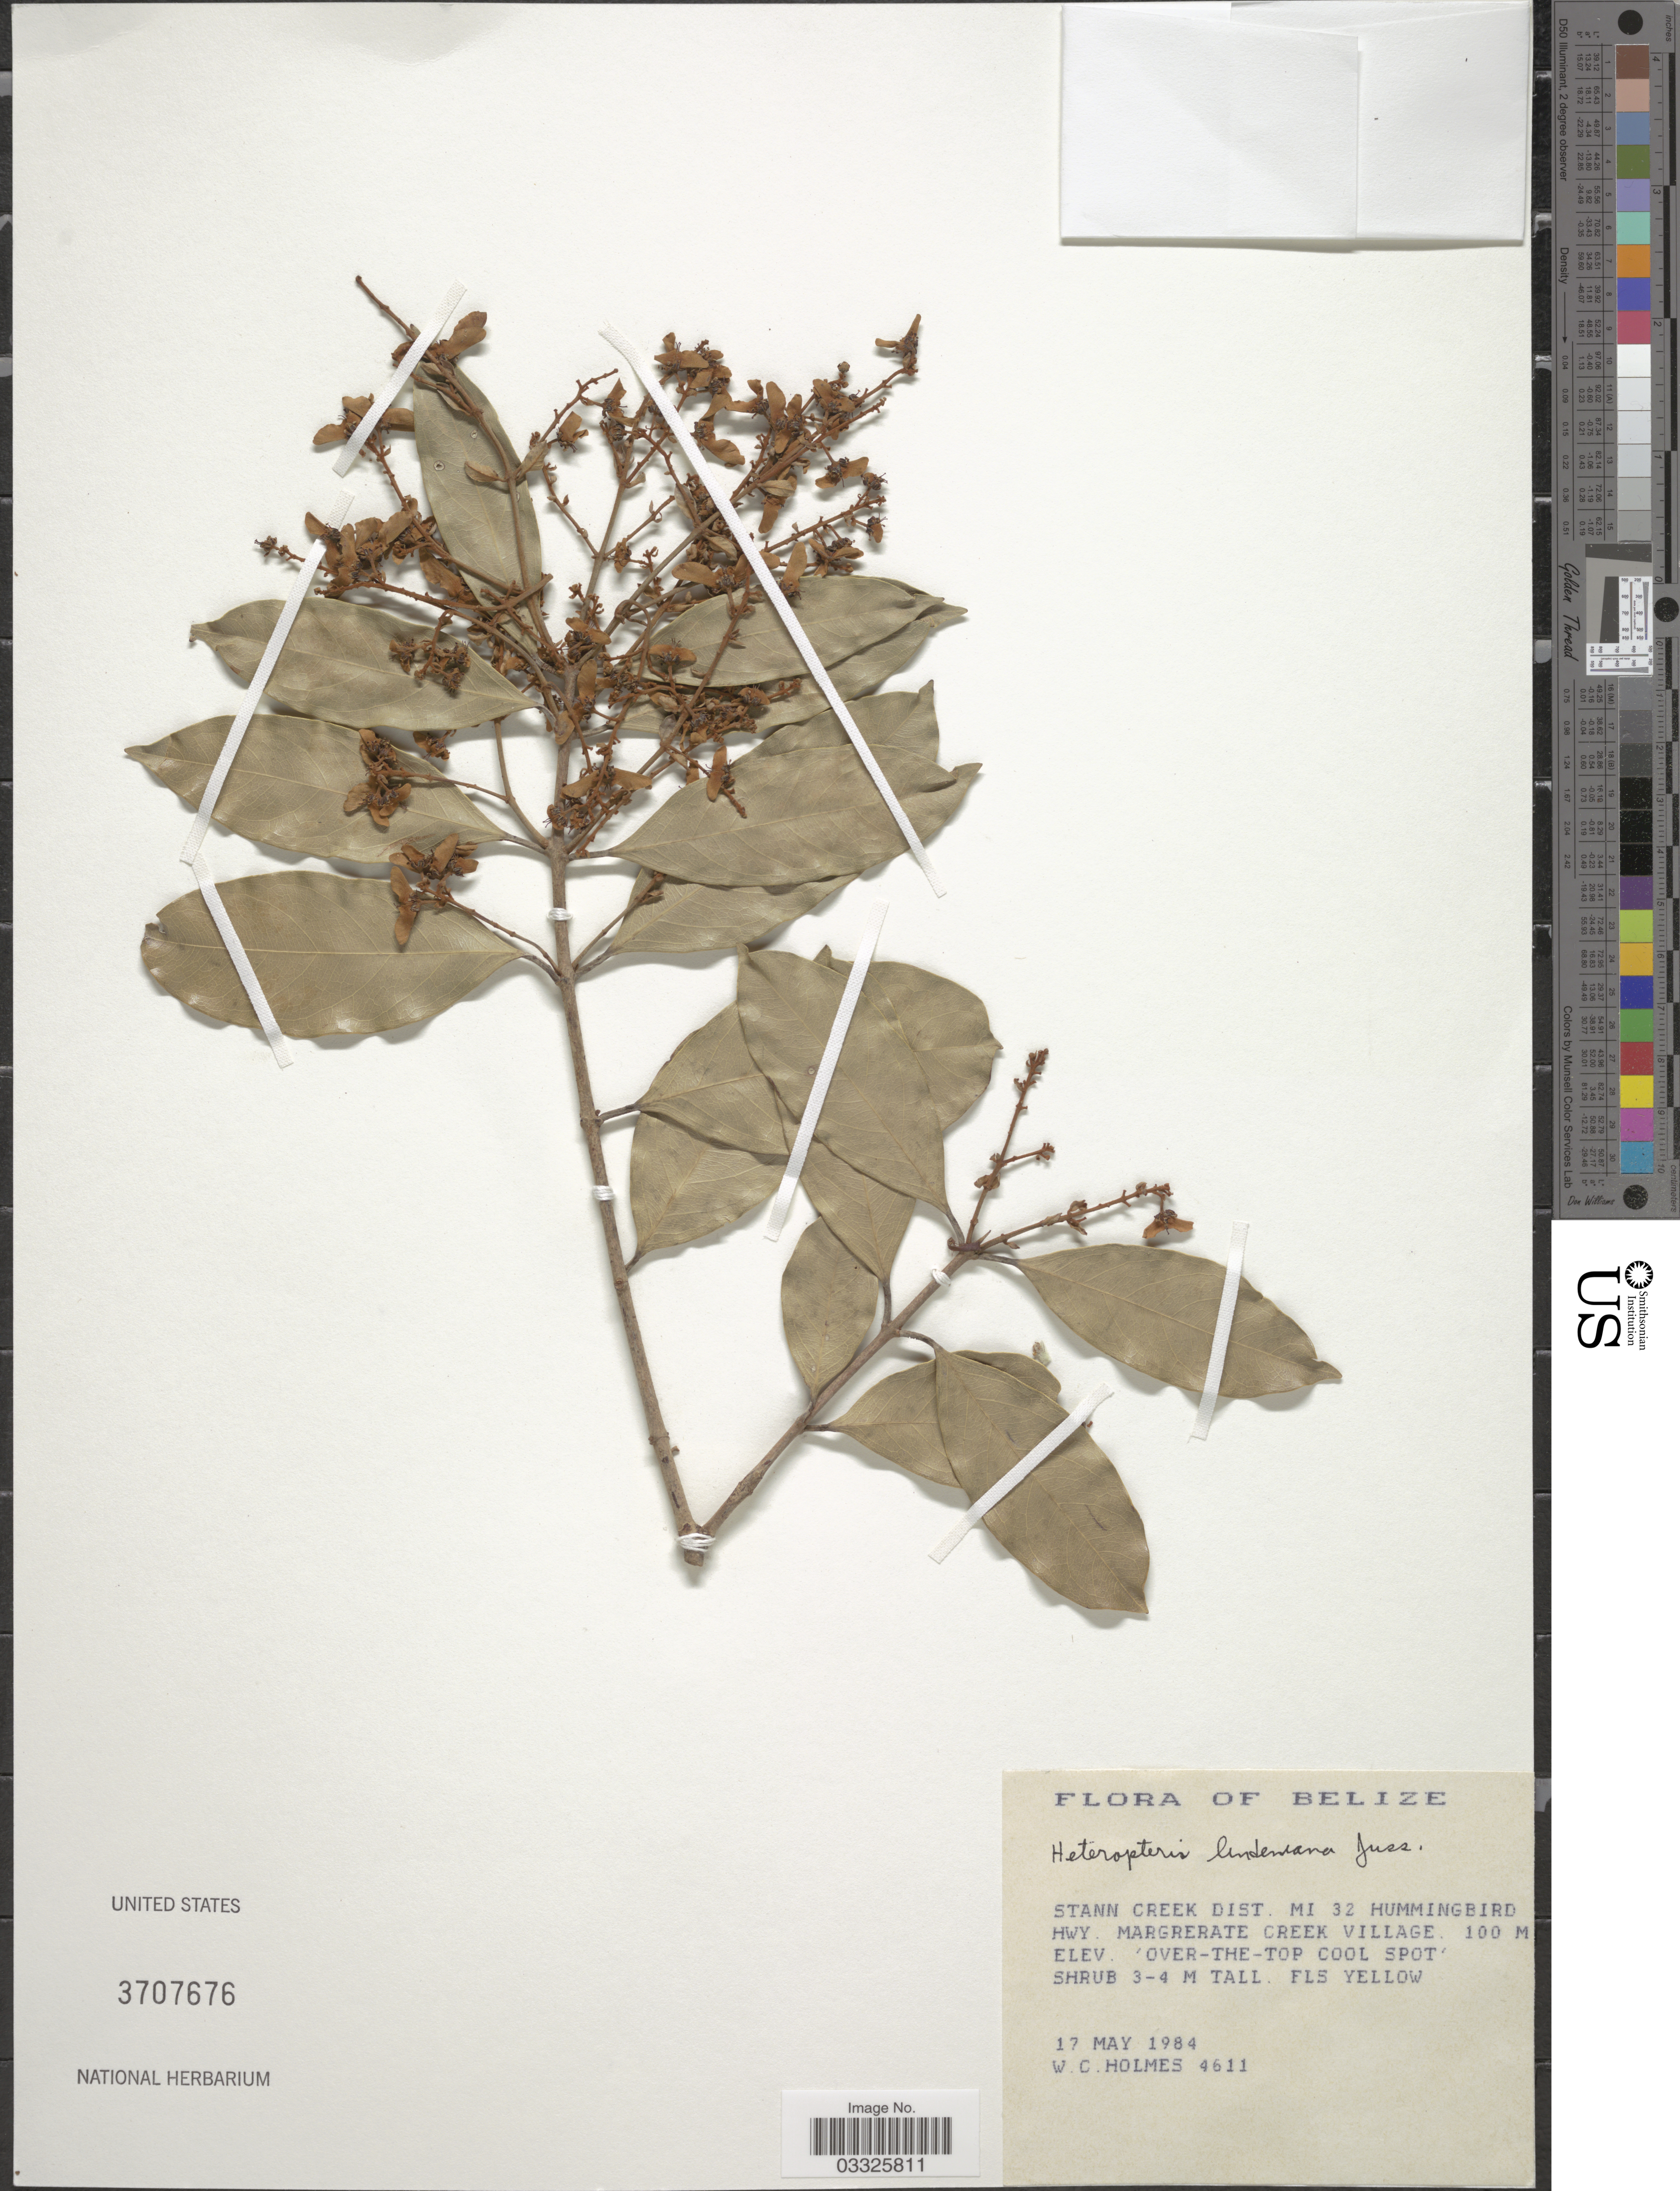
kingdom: Plantae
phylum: Tracheophyta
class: Magnoliopsida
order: Malpighiales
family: Malpighiaceae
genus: Heteropterys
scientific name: Heteropterys lindeniana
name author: A. Juss.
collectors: W. Holmes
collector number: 4611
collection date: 1984-05-17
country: Belize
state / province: Stann Creek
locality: Stann Creek Dist. Mi. 32 Hummingbird Hwy. Margrerate Creek Village.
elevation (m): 100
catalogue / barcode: US 3707676